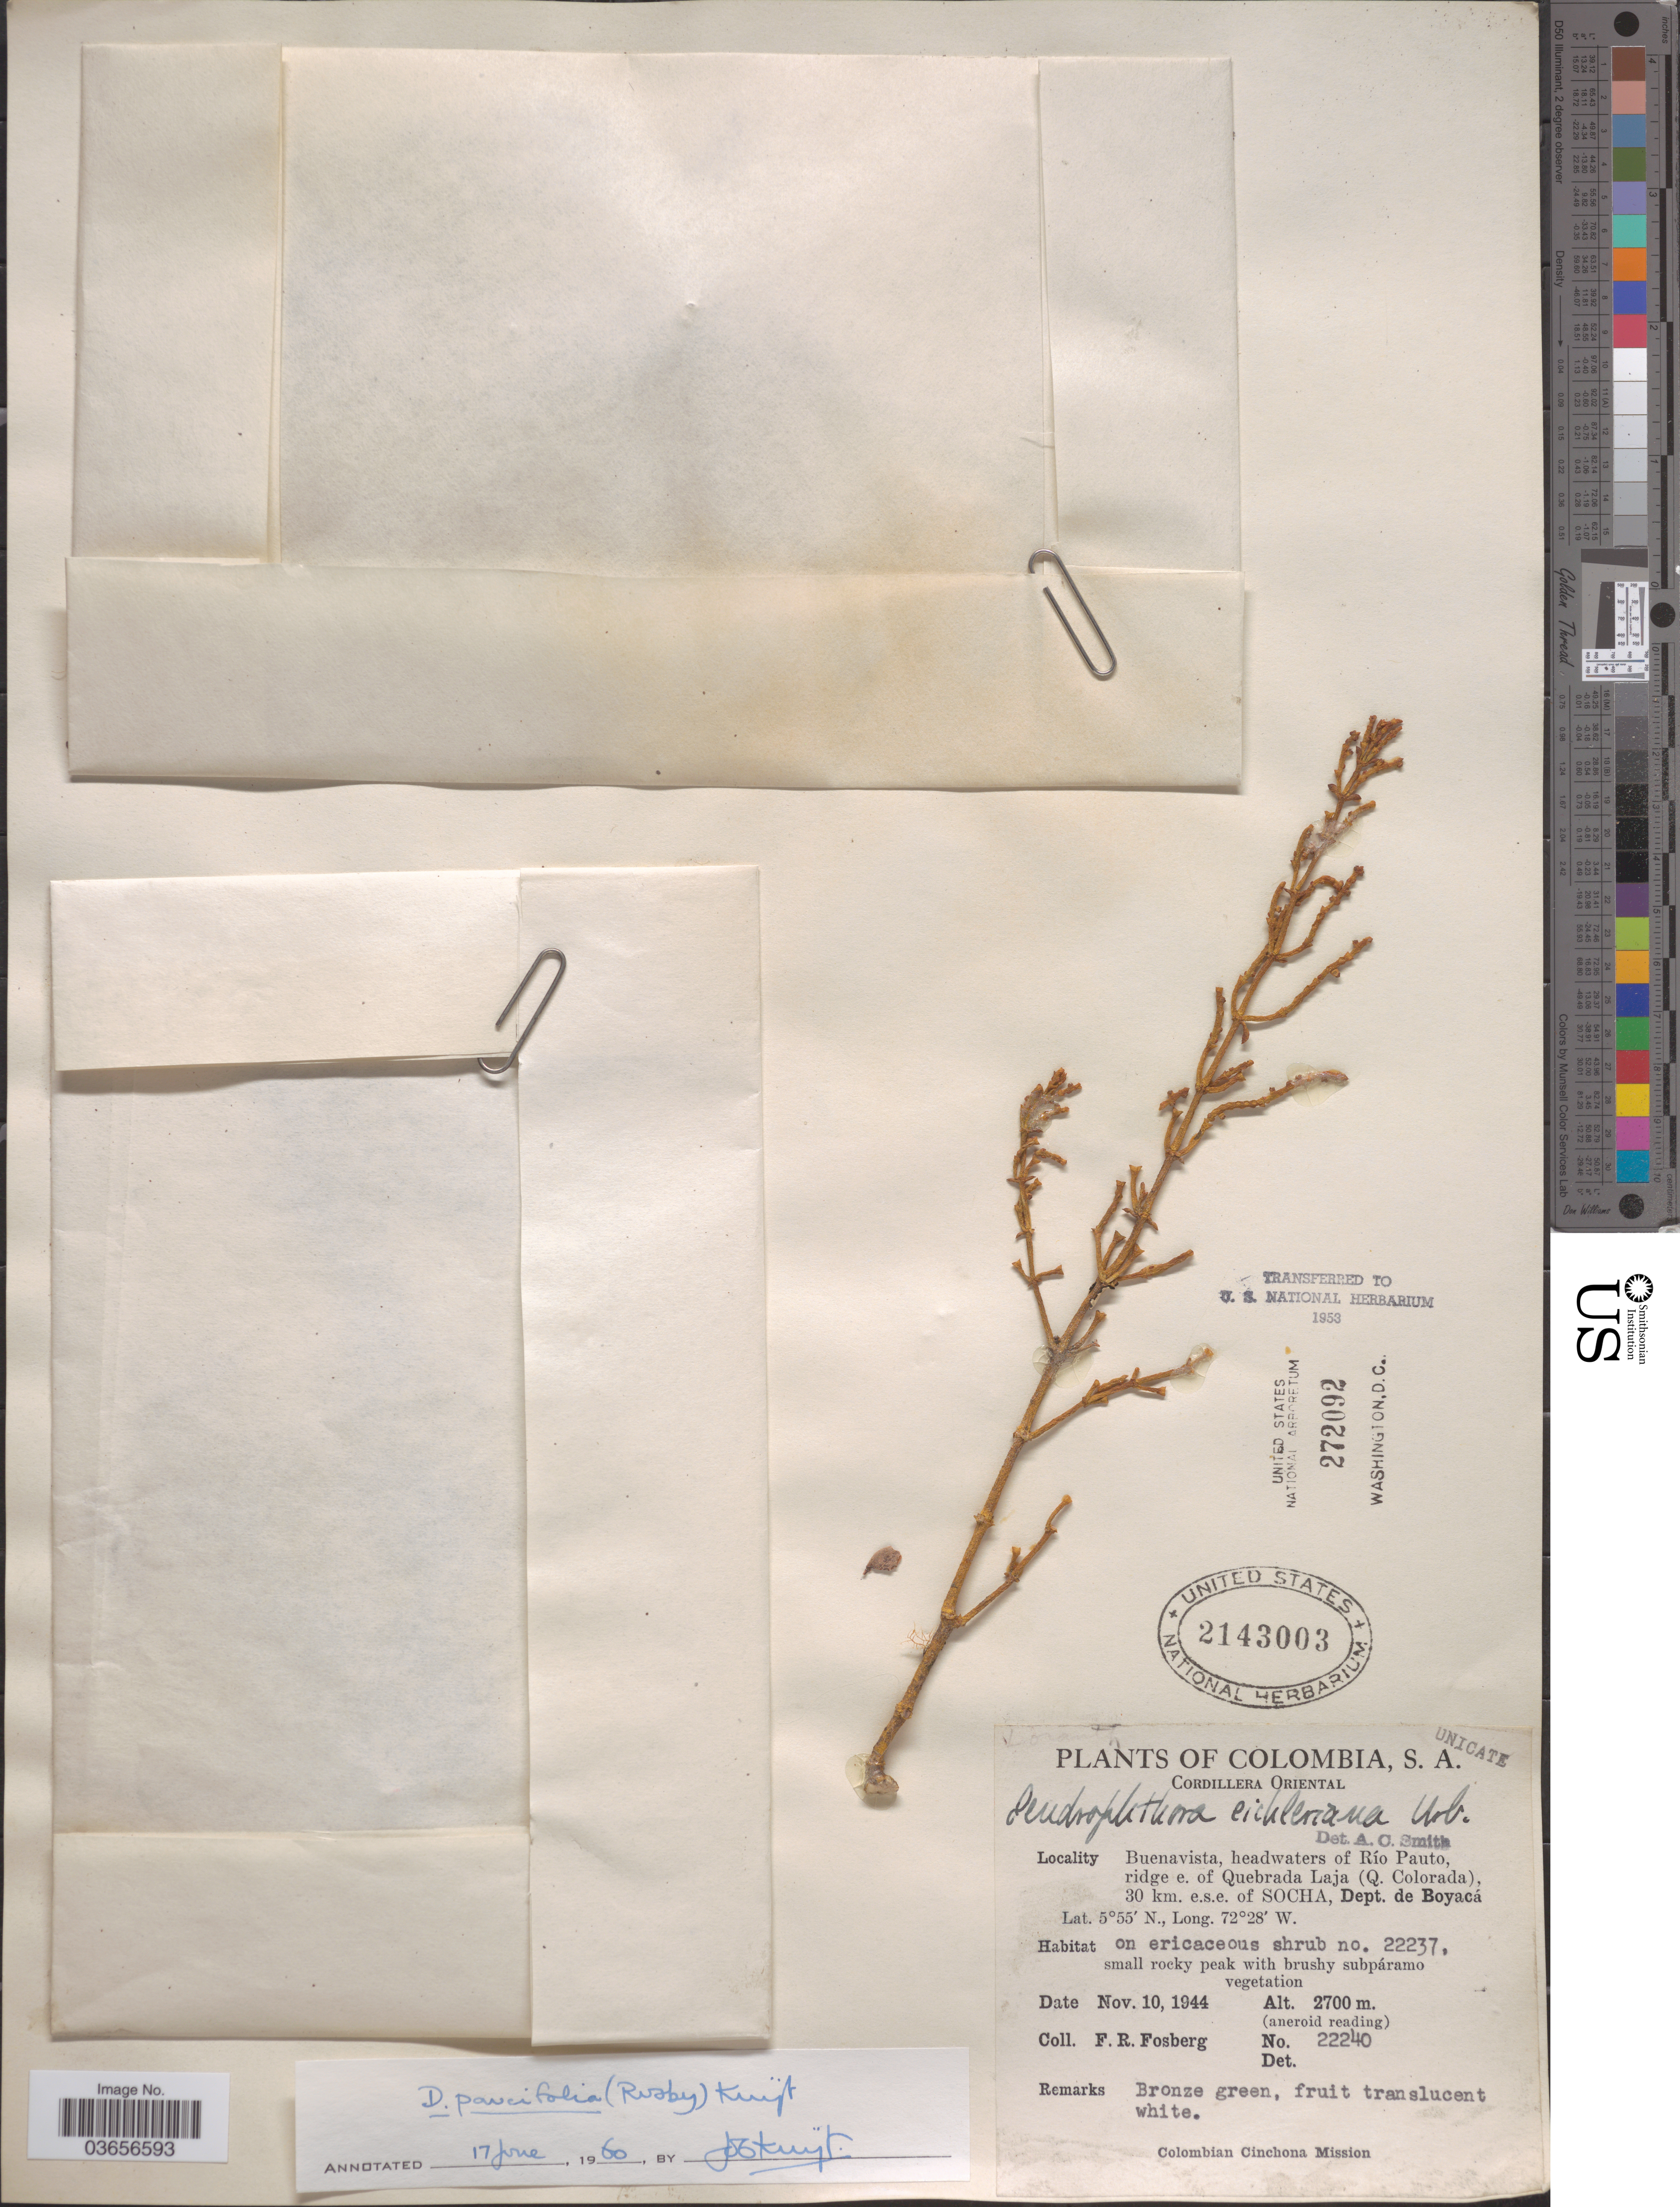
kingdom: Plantae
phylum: Tracheophyta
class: Magnoliopsida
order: Santalales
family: Viscaceae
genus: Dendrophthora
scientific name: Dendrophthora paucifolia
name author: (Rusby) Kuijt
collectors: F. R. Fosberg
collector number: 22240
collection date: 1944-11-10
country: Colombia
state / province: Boyacá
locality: Cordillera Oriental. Buenavista, headwaters of Río Pauto, ridge e. of Quebrada Laja (Q. Colorada), 30 km. e.s.e. of Socha, Dept. de Boyacá.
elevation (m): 2700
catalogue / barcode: US 2143003